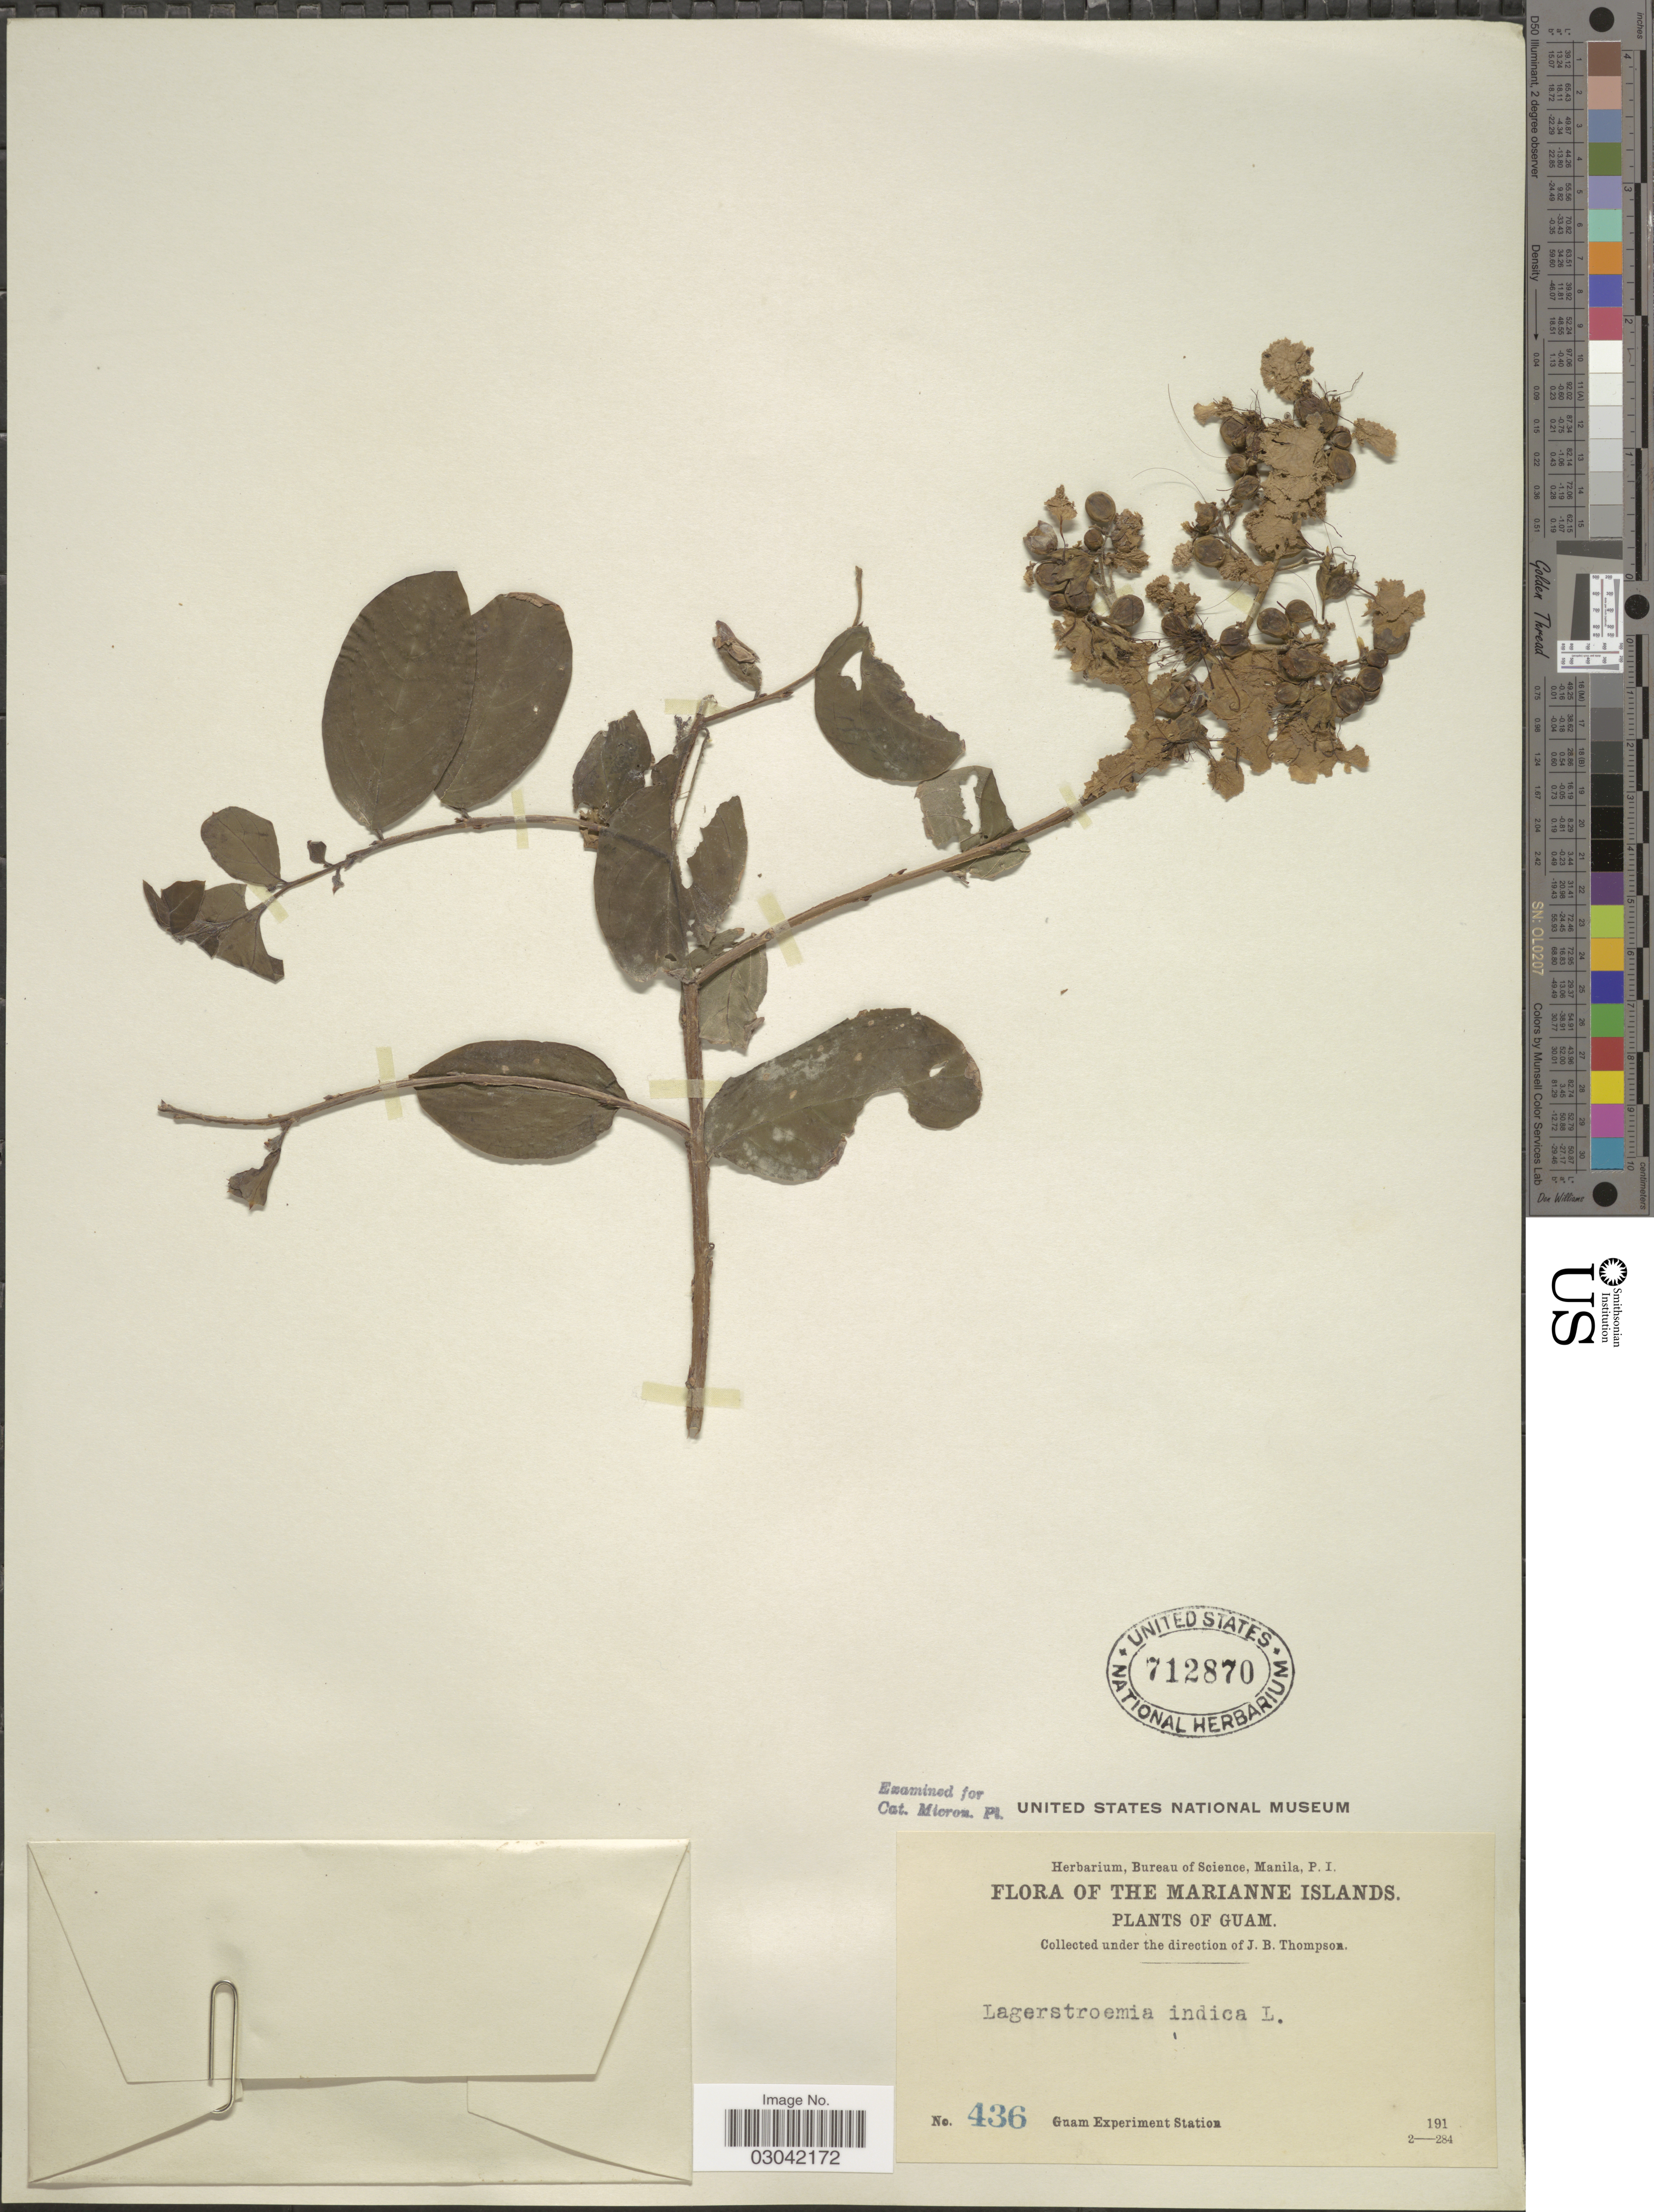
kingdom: Plantae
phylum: Tracheophyta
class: Magnoliopsida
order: Myrtales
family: Lythraceae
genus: Lagerstroemia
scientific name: Lagerstroemia indica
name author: L.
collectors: ex Guam exp. Sta.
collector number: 436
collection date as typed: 191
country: Guam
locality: Marianne Islands.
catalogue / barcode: US 712870